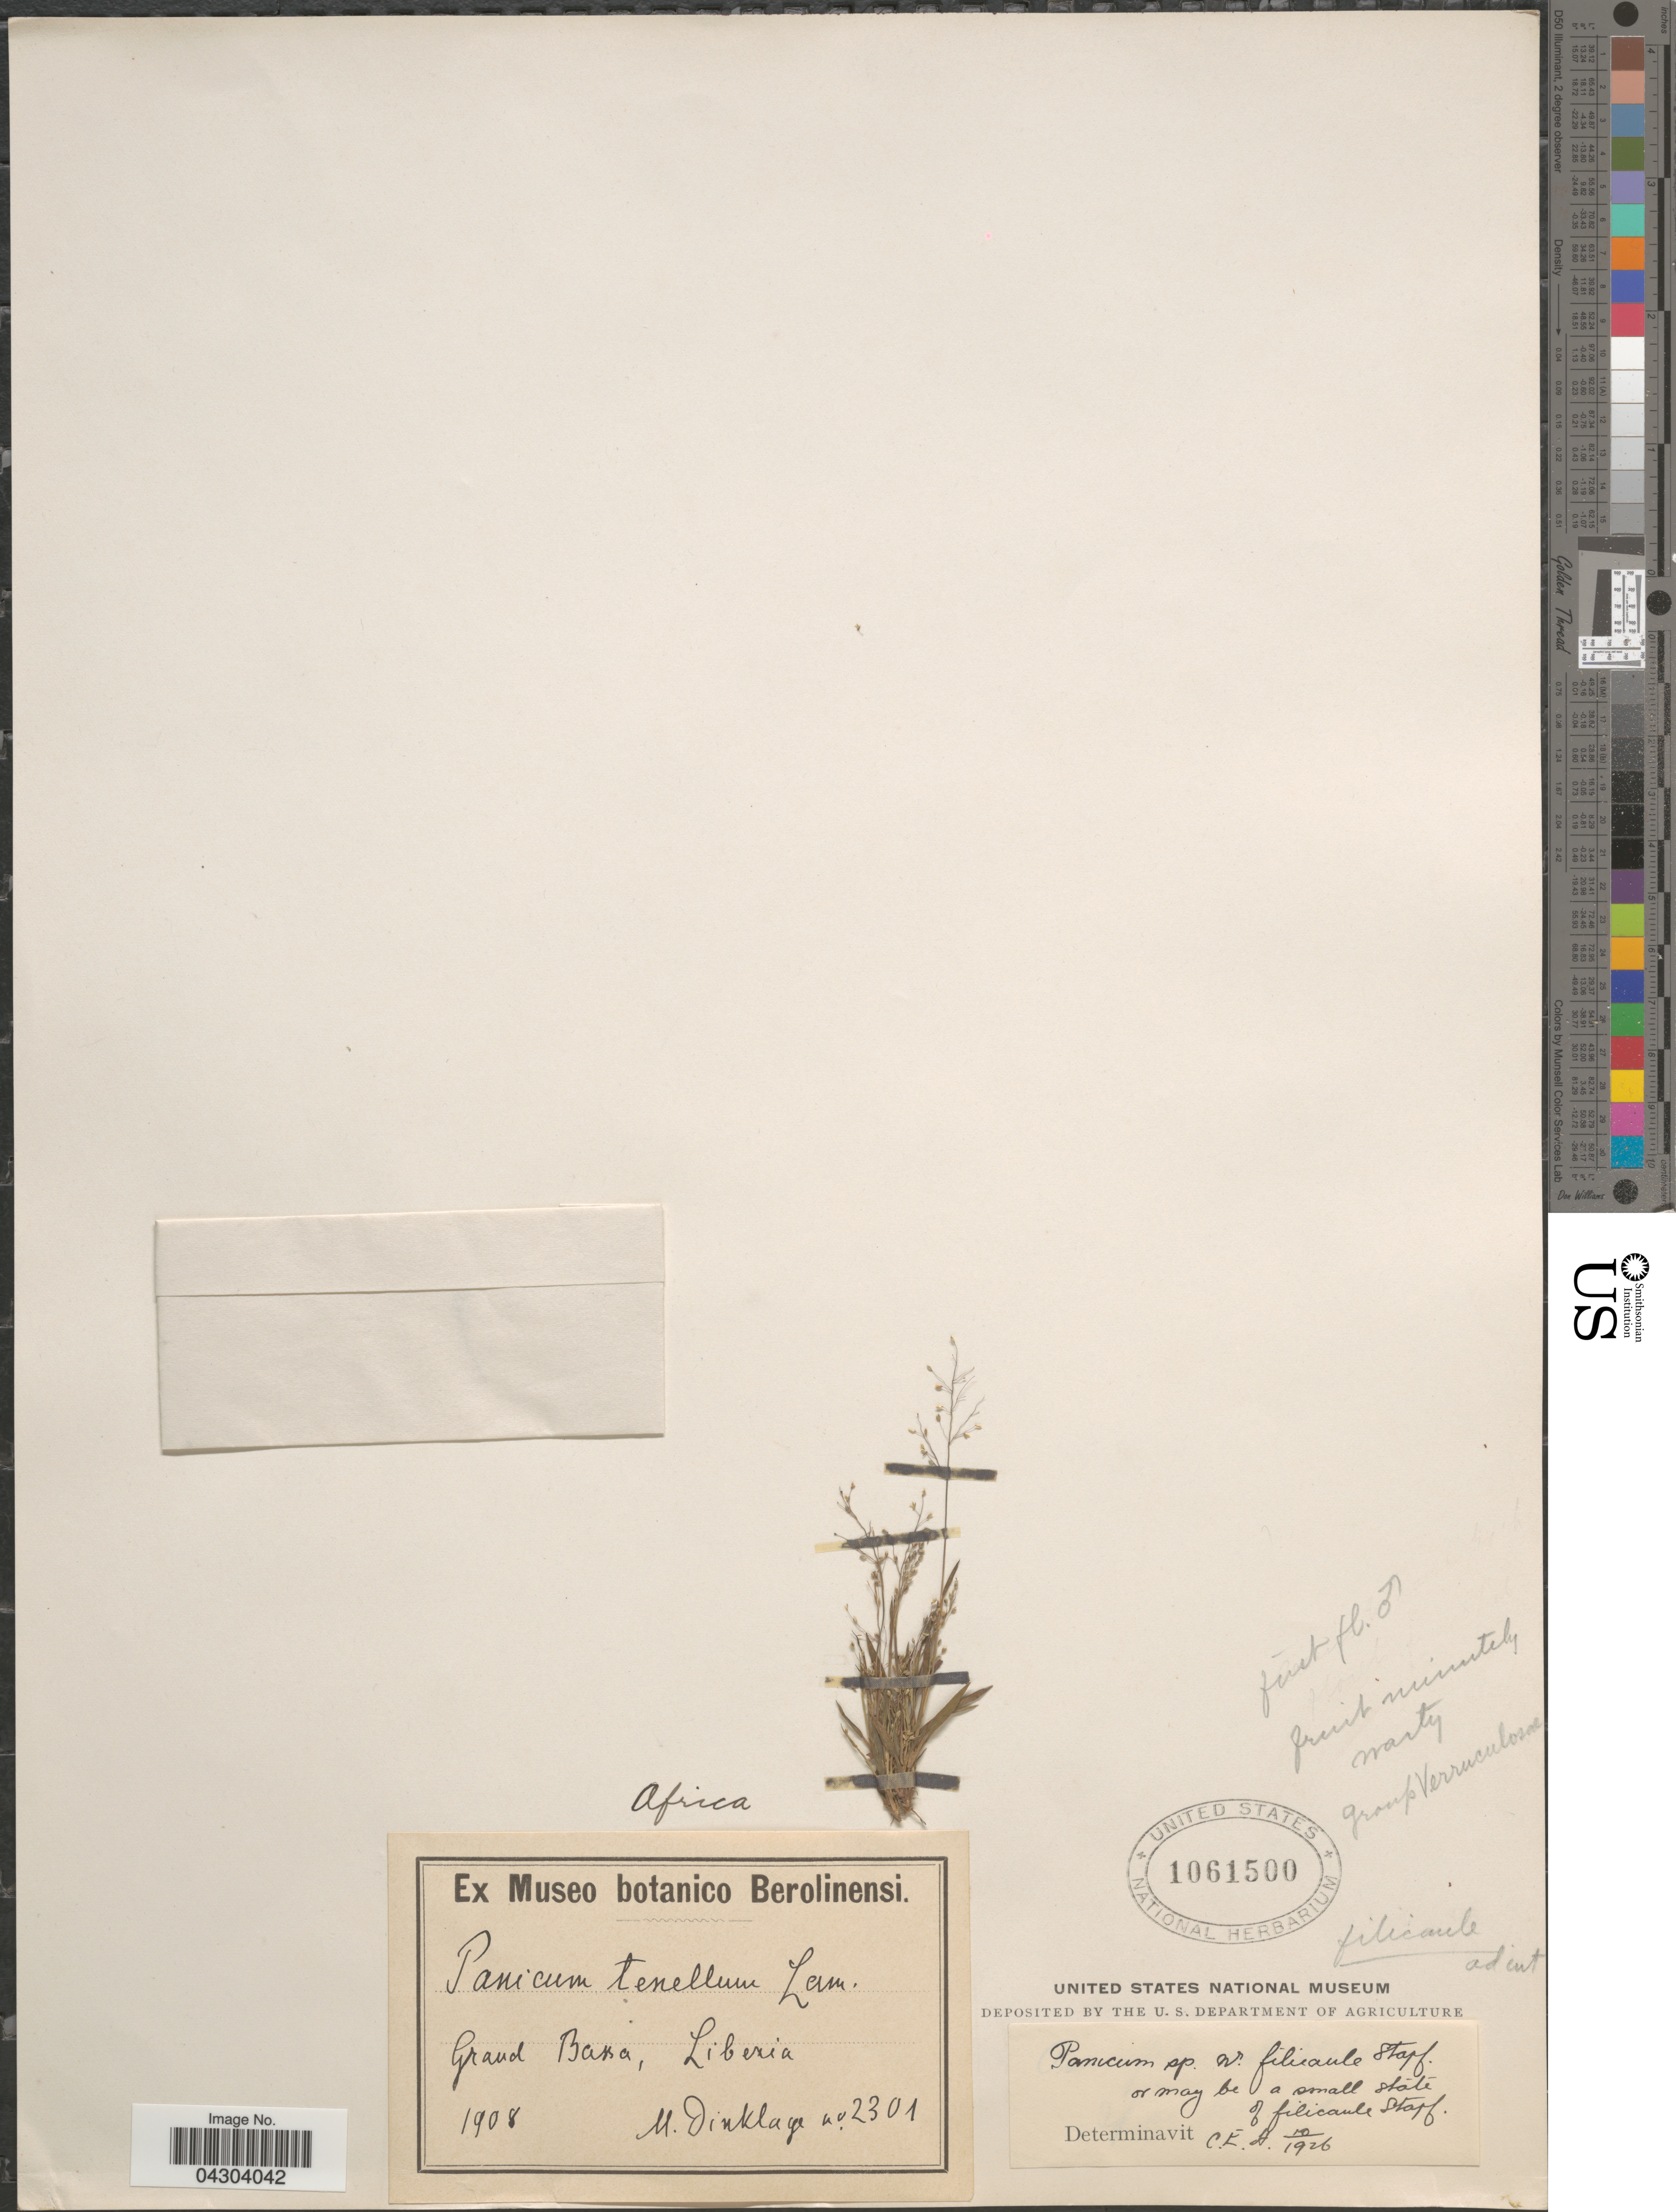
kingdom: Plantae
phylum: Tracheophyta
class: Liliopsida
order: Poales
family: Poaceae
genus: Panicum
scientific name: Panicum tenellum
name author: Lam.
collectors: M. Dinklage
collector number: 2301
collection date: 1908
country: Liberia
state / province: Grand Bassa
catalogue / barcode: US 1061500